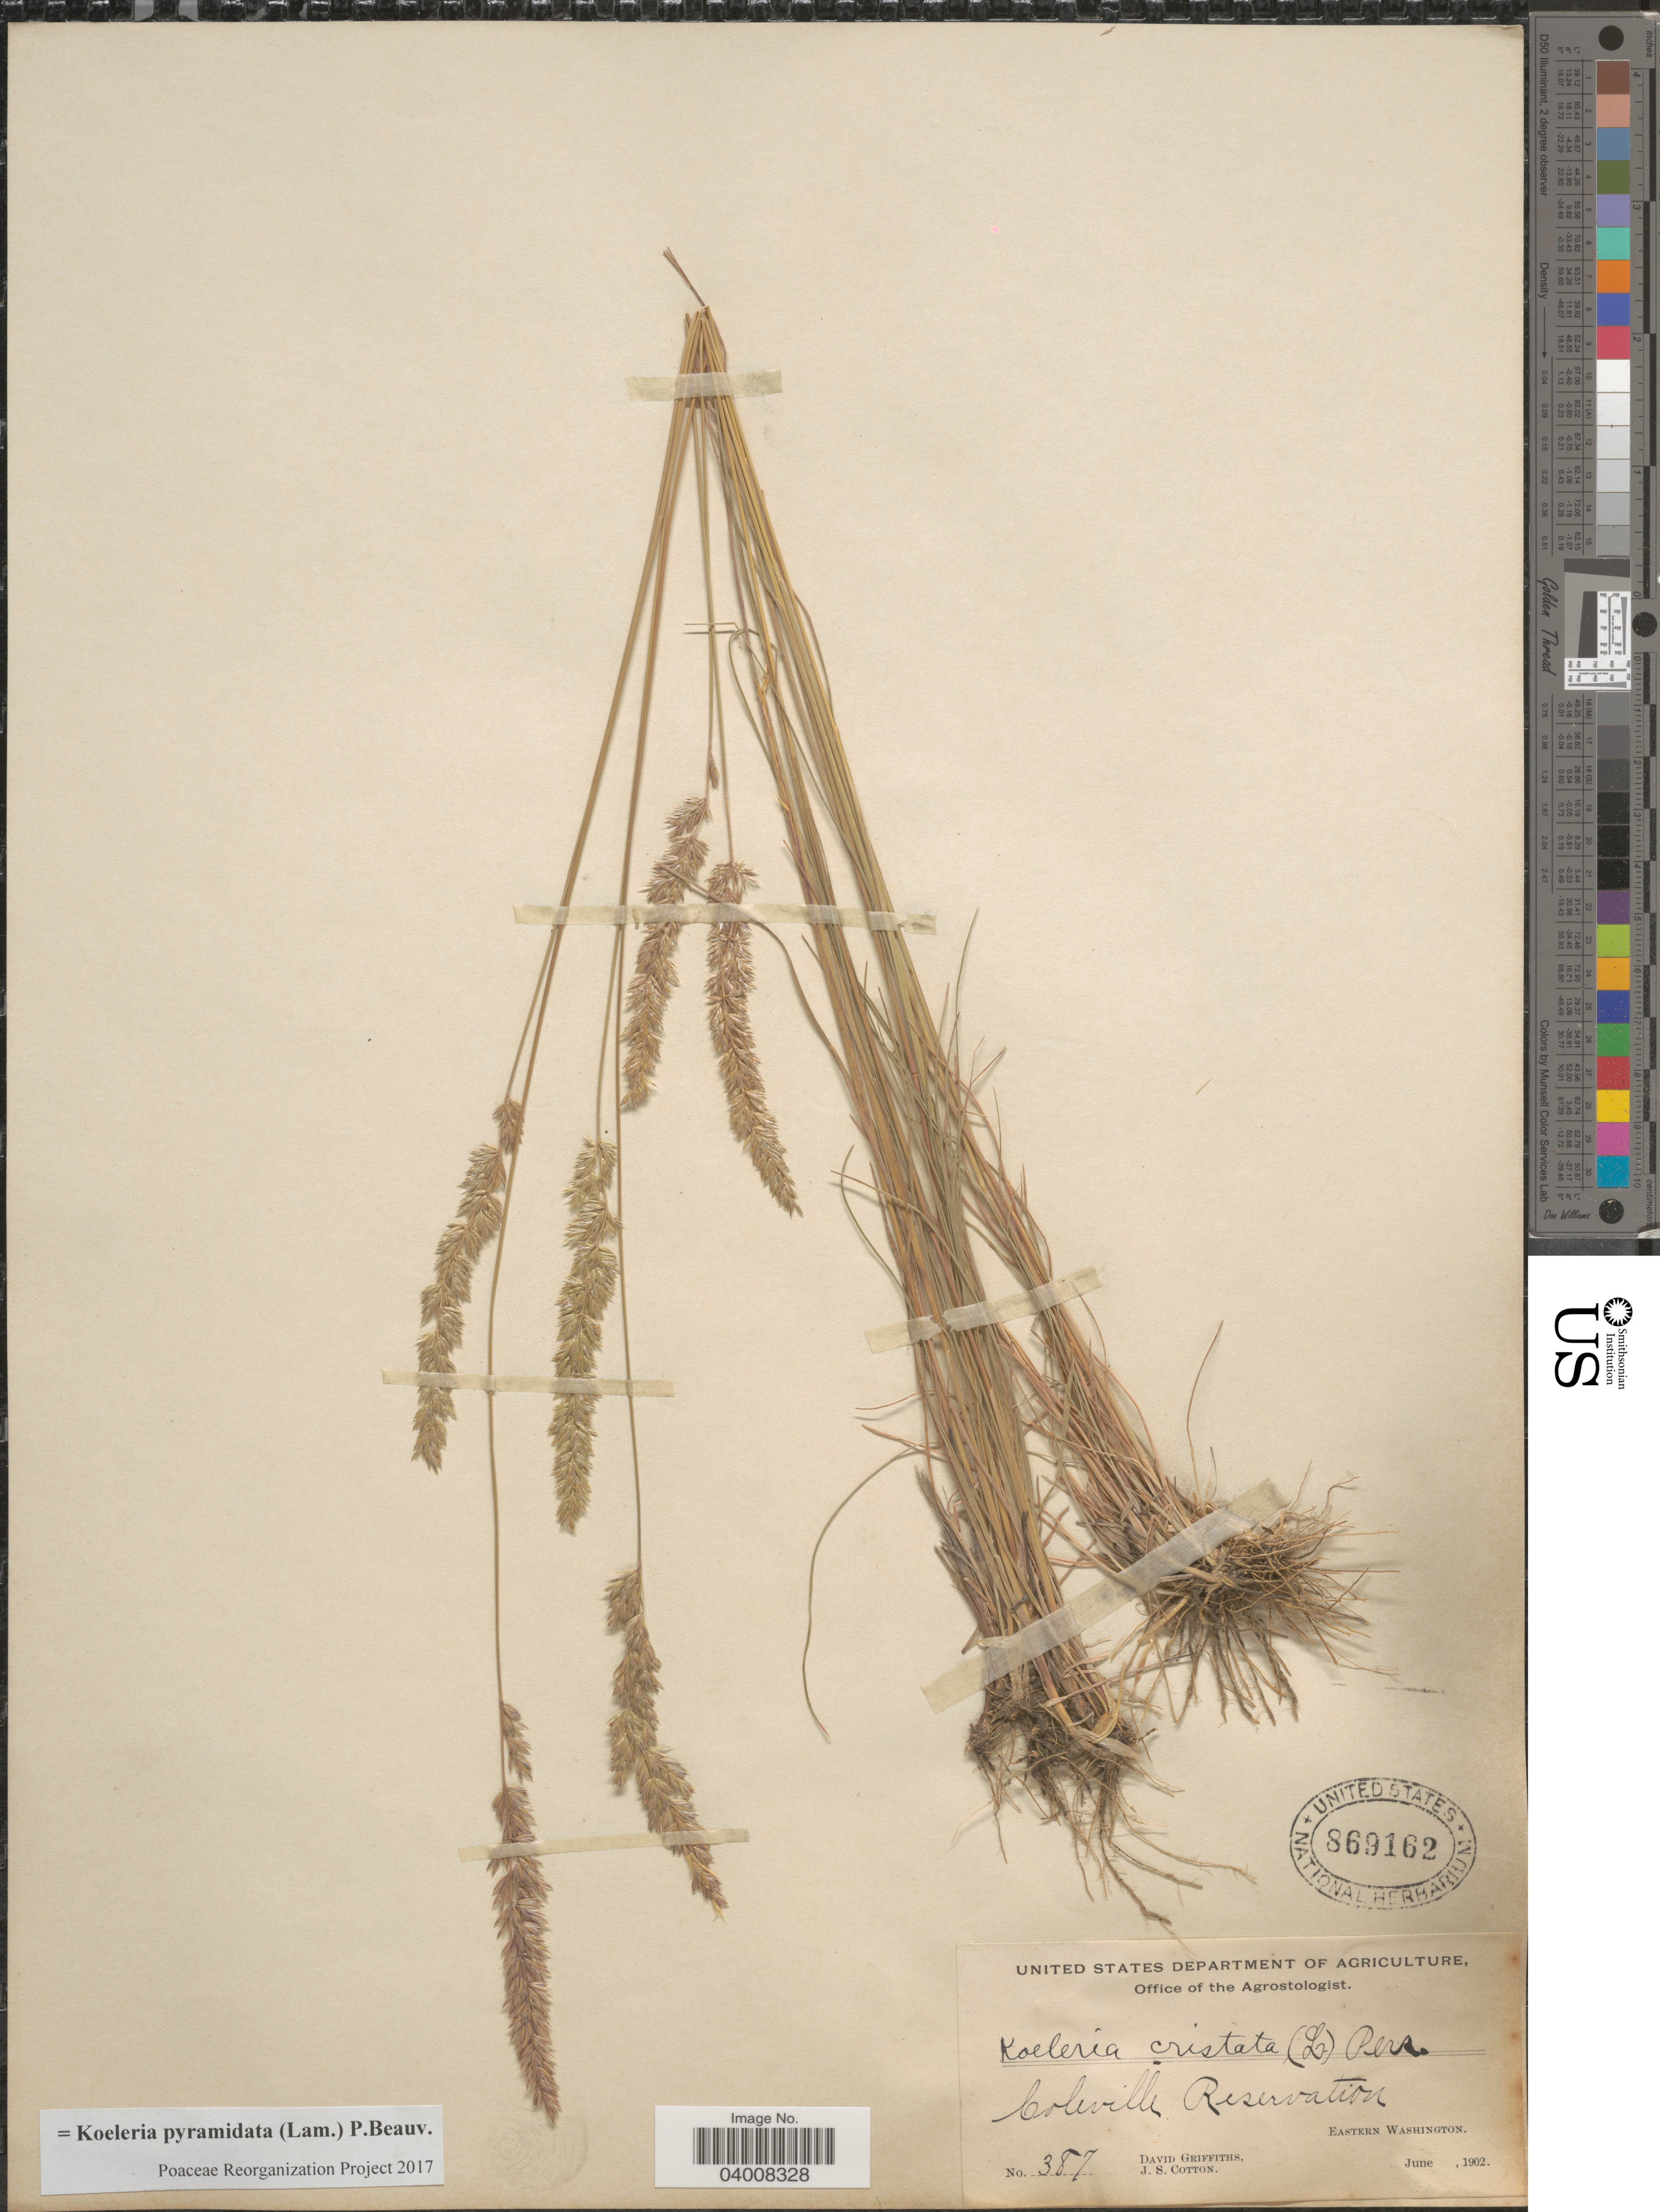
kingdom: Plantae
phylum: Tracheophyta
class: Liliopsida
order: Poales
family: Poaceae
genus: Koeleria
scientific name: Koeleria pyramidata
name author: (Lam.) P. Beauv.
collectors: D. Griffiths & J. S. Cotton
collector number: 387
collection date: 1902-06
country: United States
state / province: Washington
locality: Coleville Reservation. Eastern Washington.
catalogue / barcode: US 869162